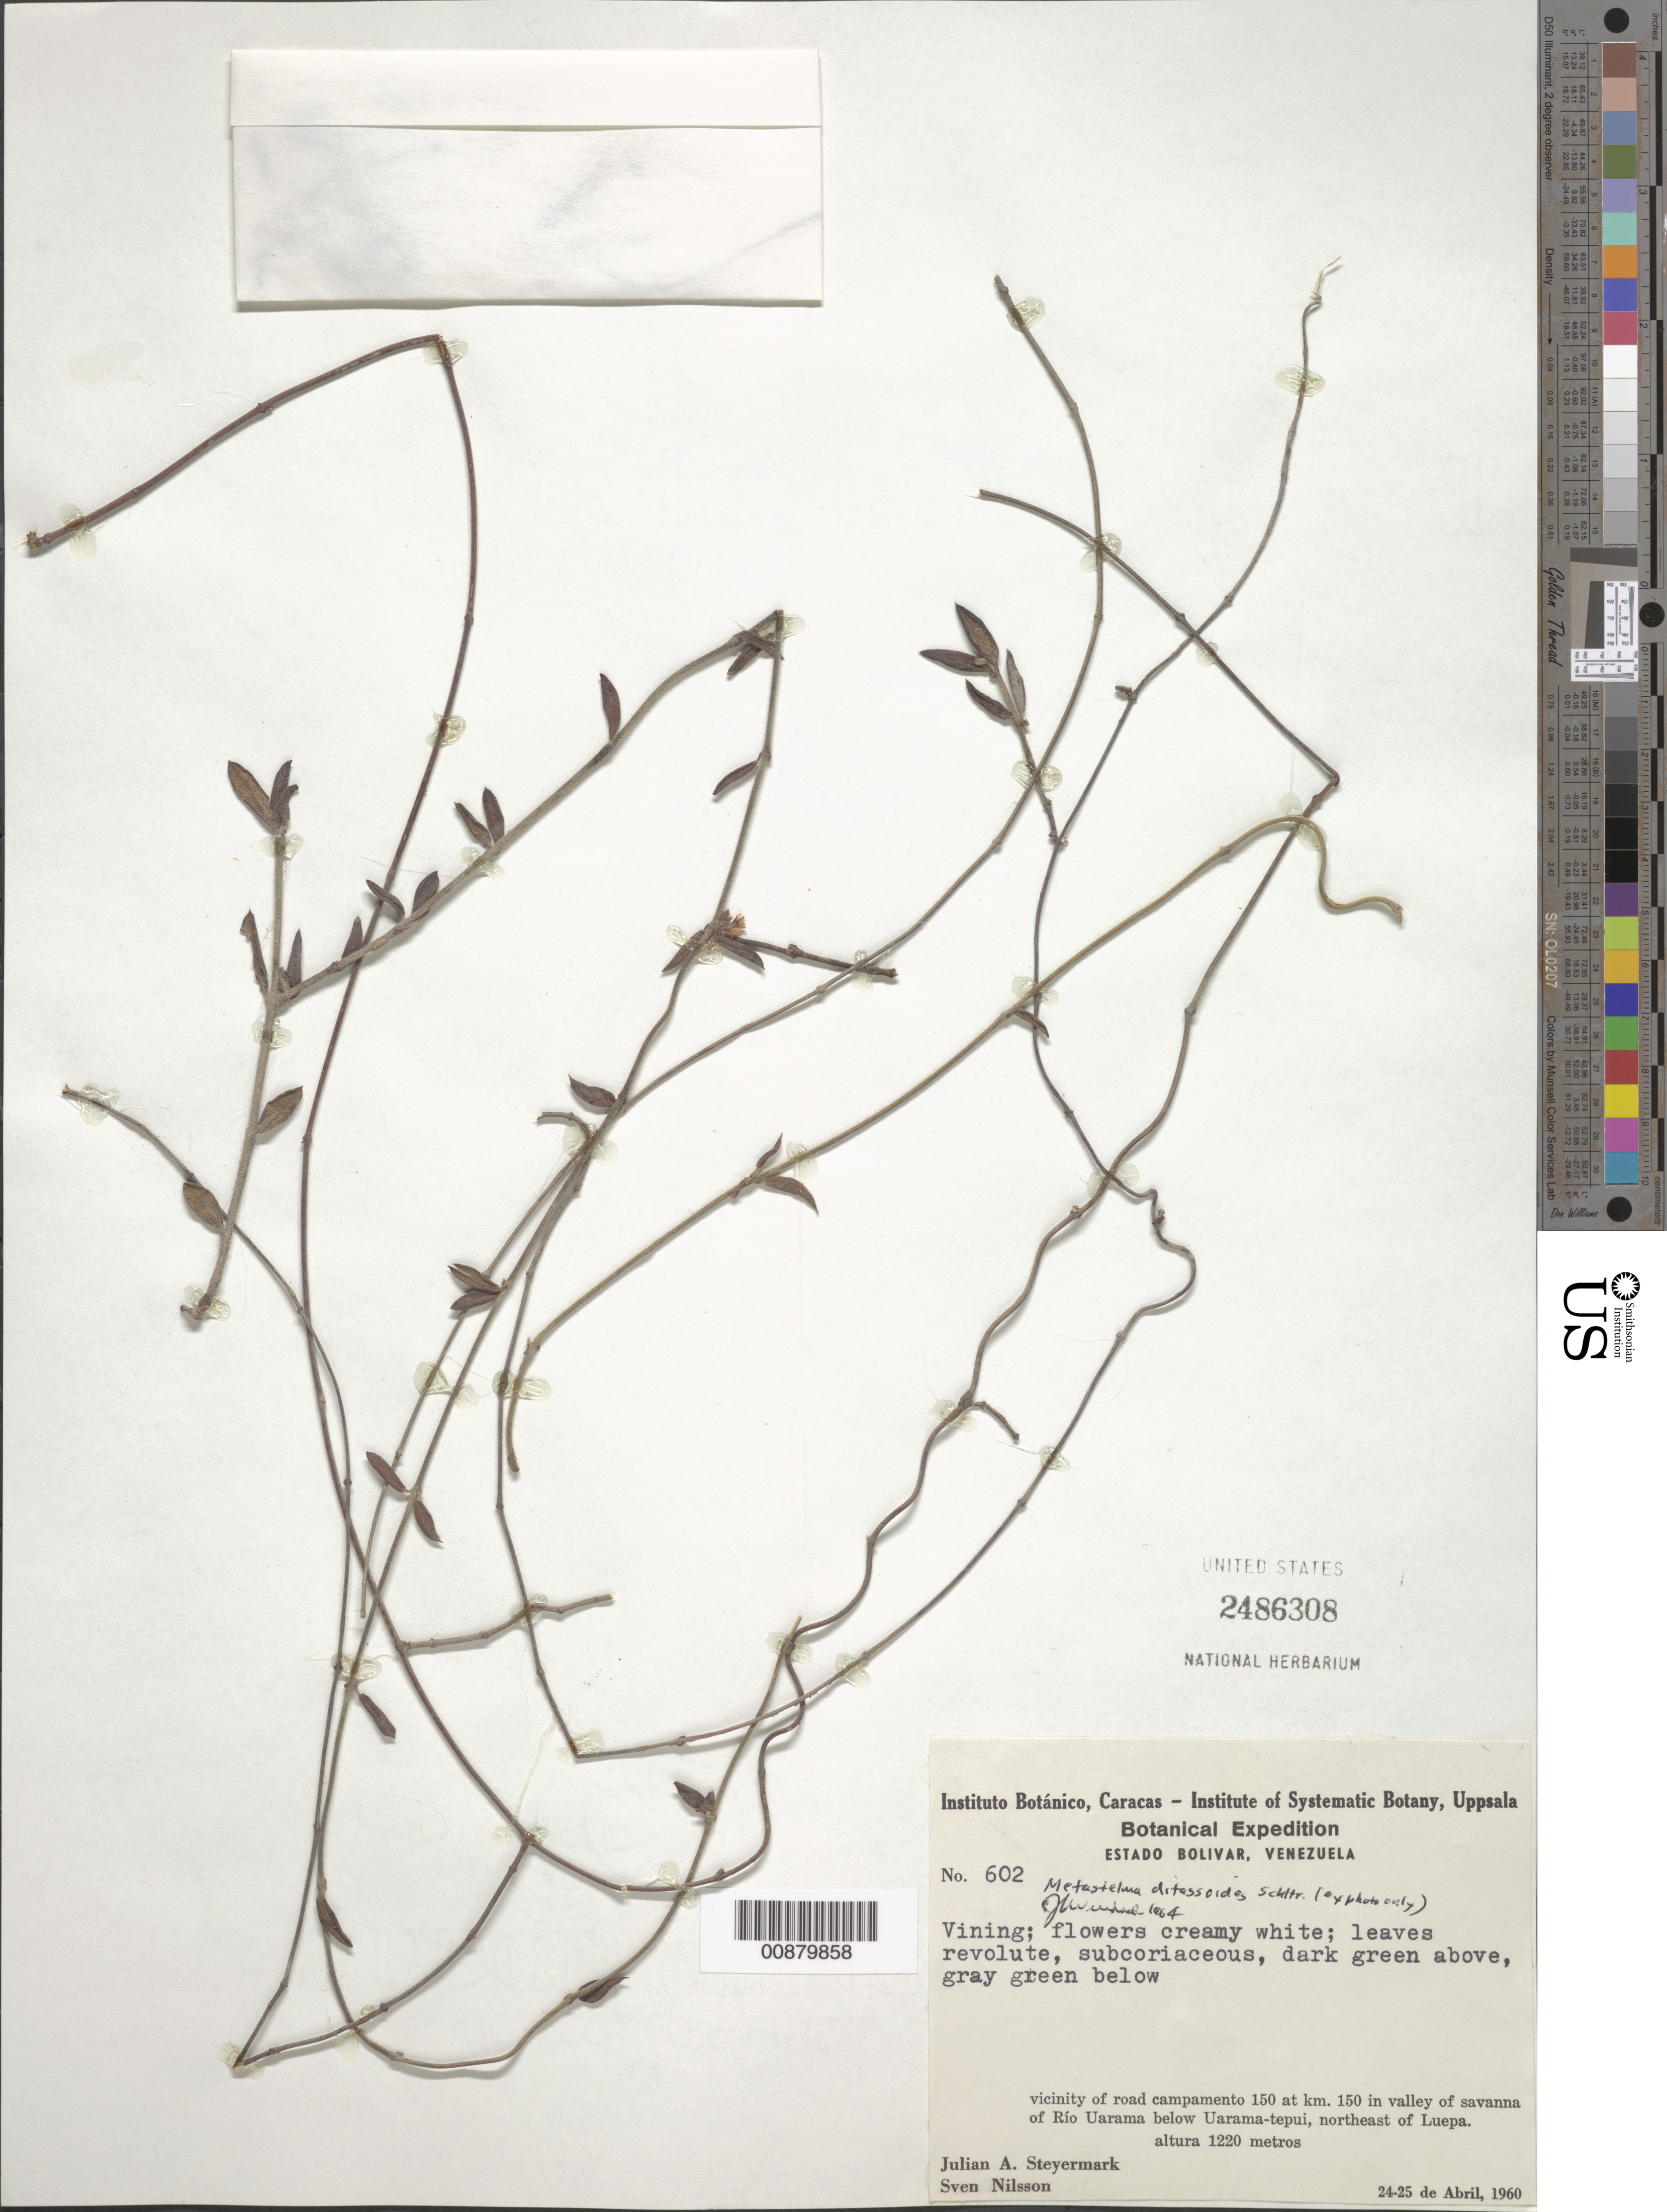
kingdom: Plantae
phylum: Tracheophyta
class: Magnoliopsida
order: Gentianales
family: Apocynaceae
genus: Metastelma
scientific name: Metastelma hirtellum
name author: (Oliv.) Liede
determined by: Liede-Schumann, Sigrid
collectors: J. Steyermark & S. Nilsson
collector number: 60 602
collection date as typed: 24-Apr-60 to 25-Apr-60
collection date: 1960-04-24/1960-04-25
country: Venezuela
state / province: Bolívar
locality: Río Uarama, below Uarama-tepuí, NE of Luepa, vic. of road campamento 150 at km 150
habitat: Valley of savanna of rio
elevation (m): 1220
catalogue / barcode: US 2486308